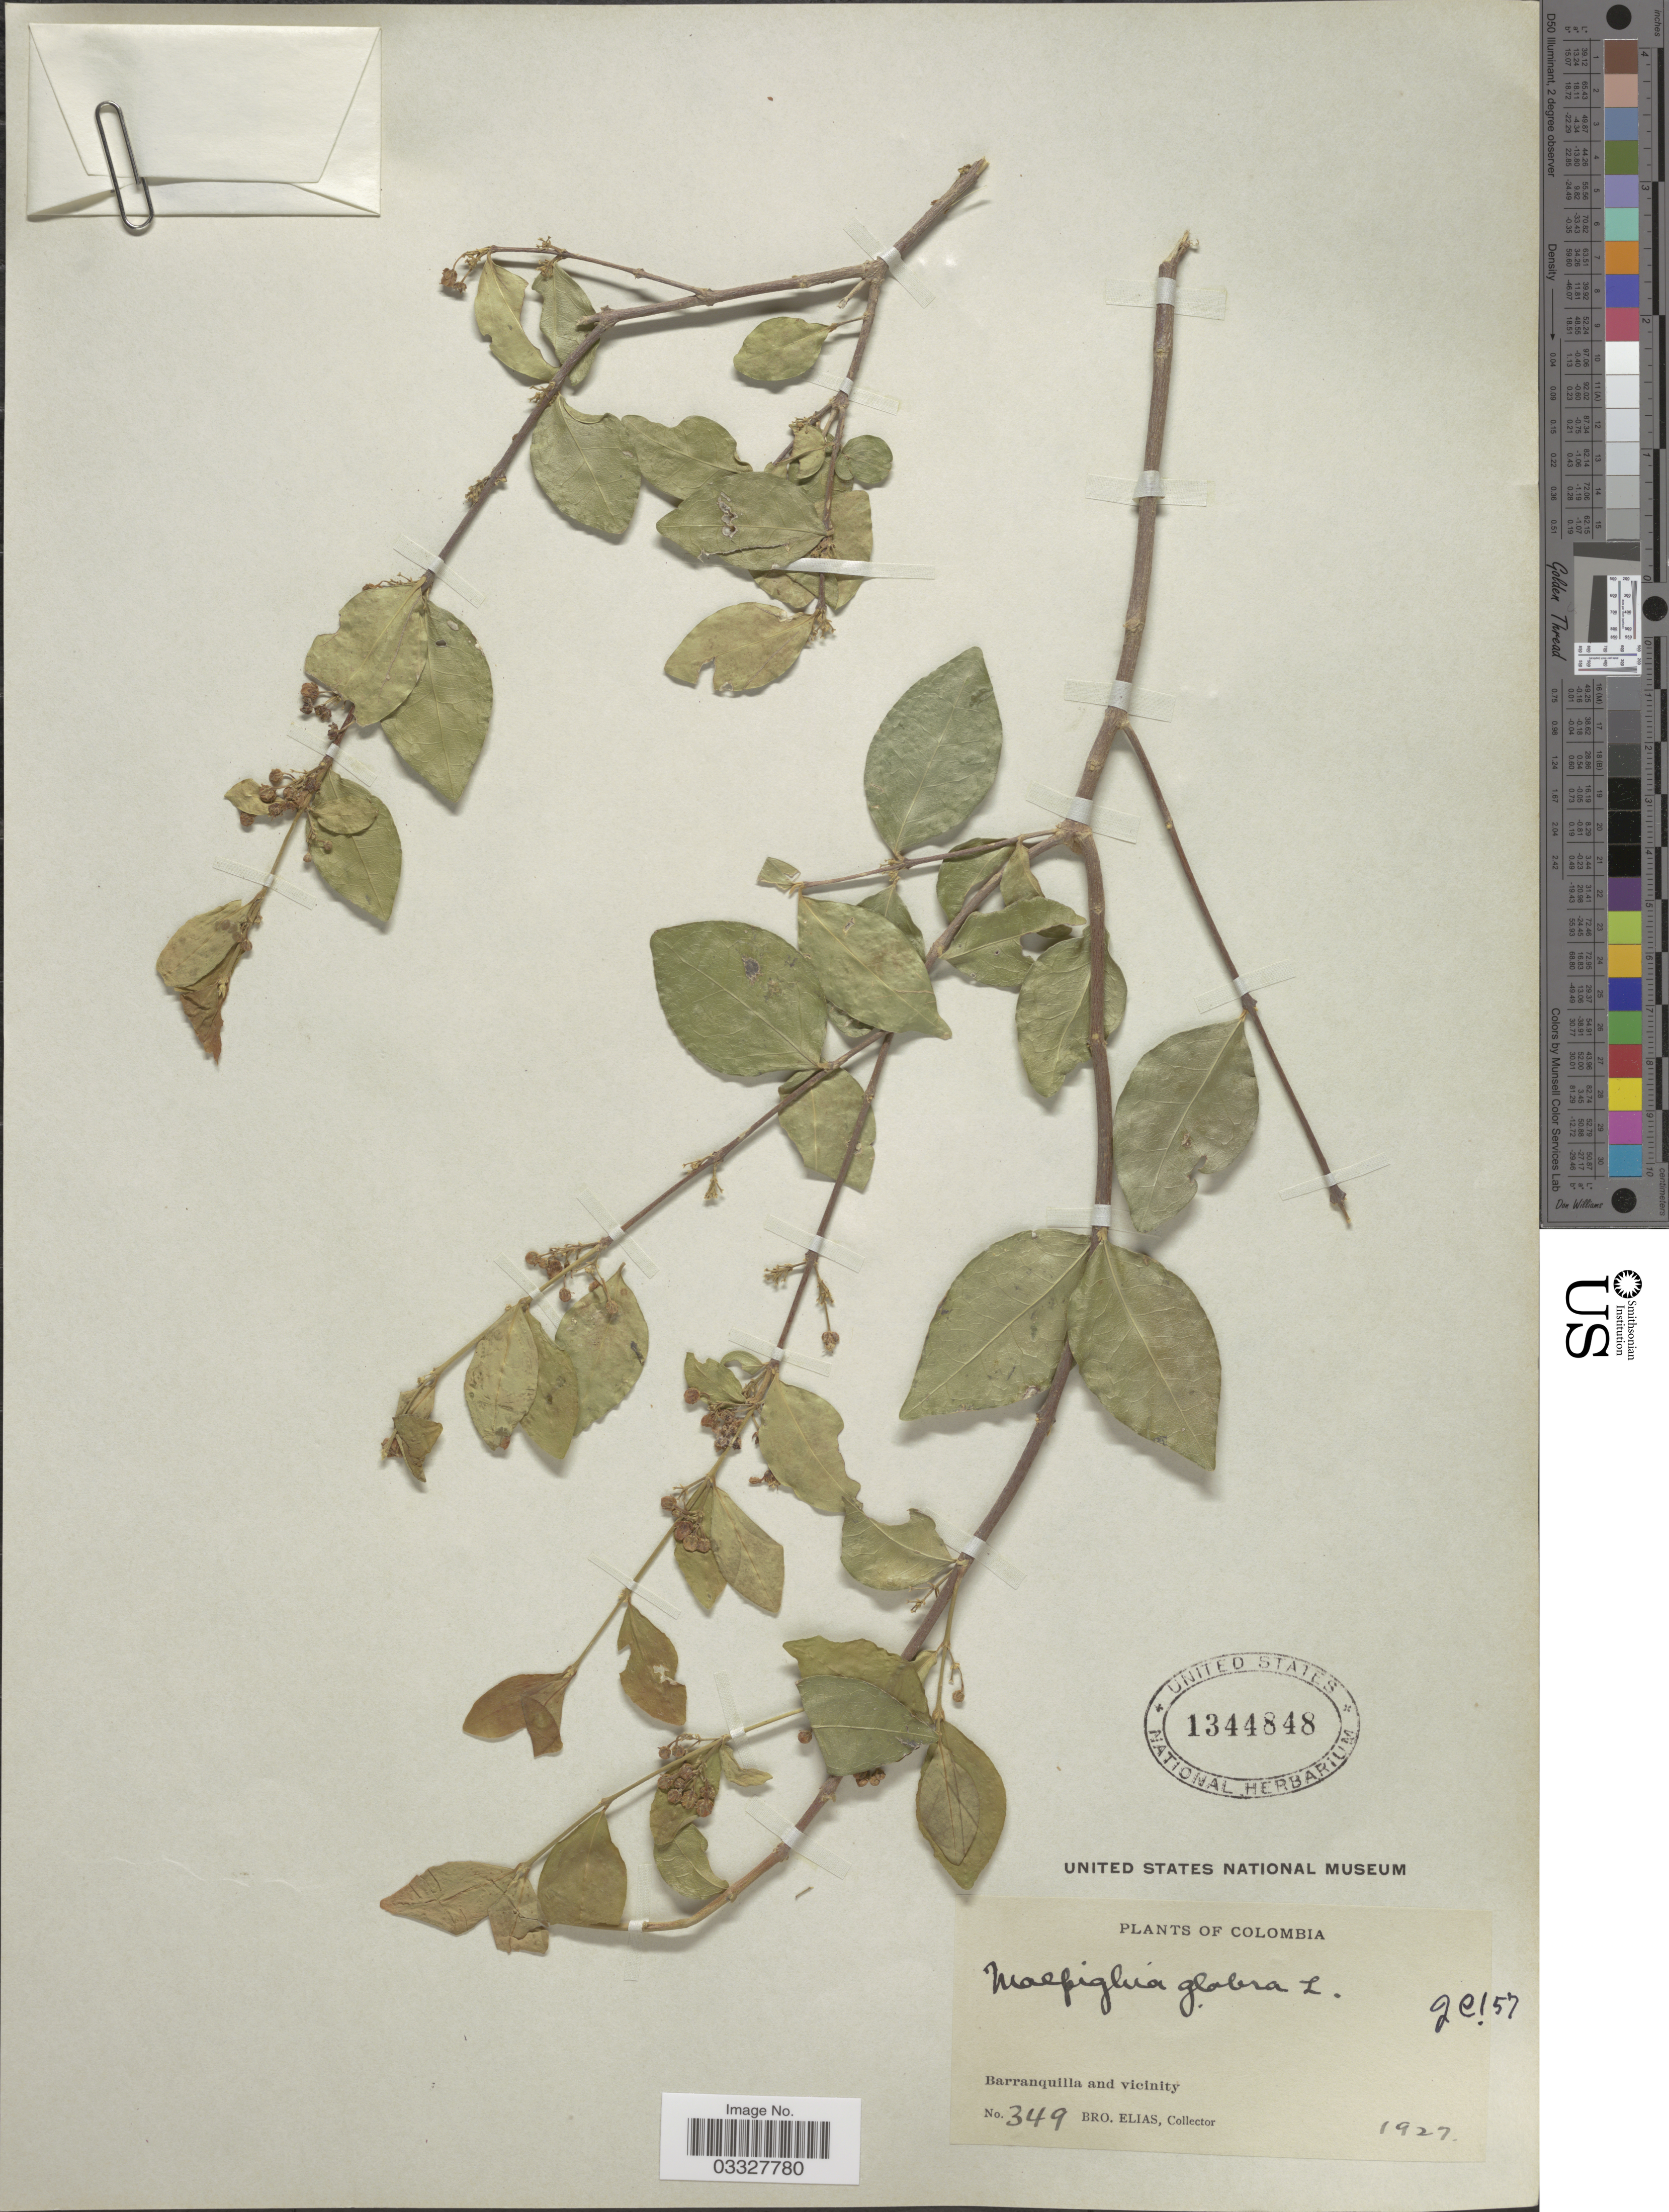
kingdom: Plantae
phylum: Tracheophyta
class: Magnoliopsida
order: Malpighiales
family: Malpighiaceae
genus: Malpighia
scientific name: Malpighia glabra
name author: L.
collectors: Bro. Elias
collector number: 349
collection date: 1927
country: Colombia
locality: Barranquilla and vicinity.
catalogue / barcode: US 1344848